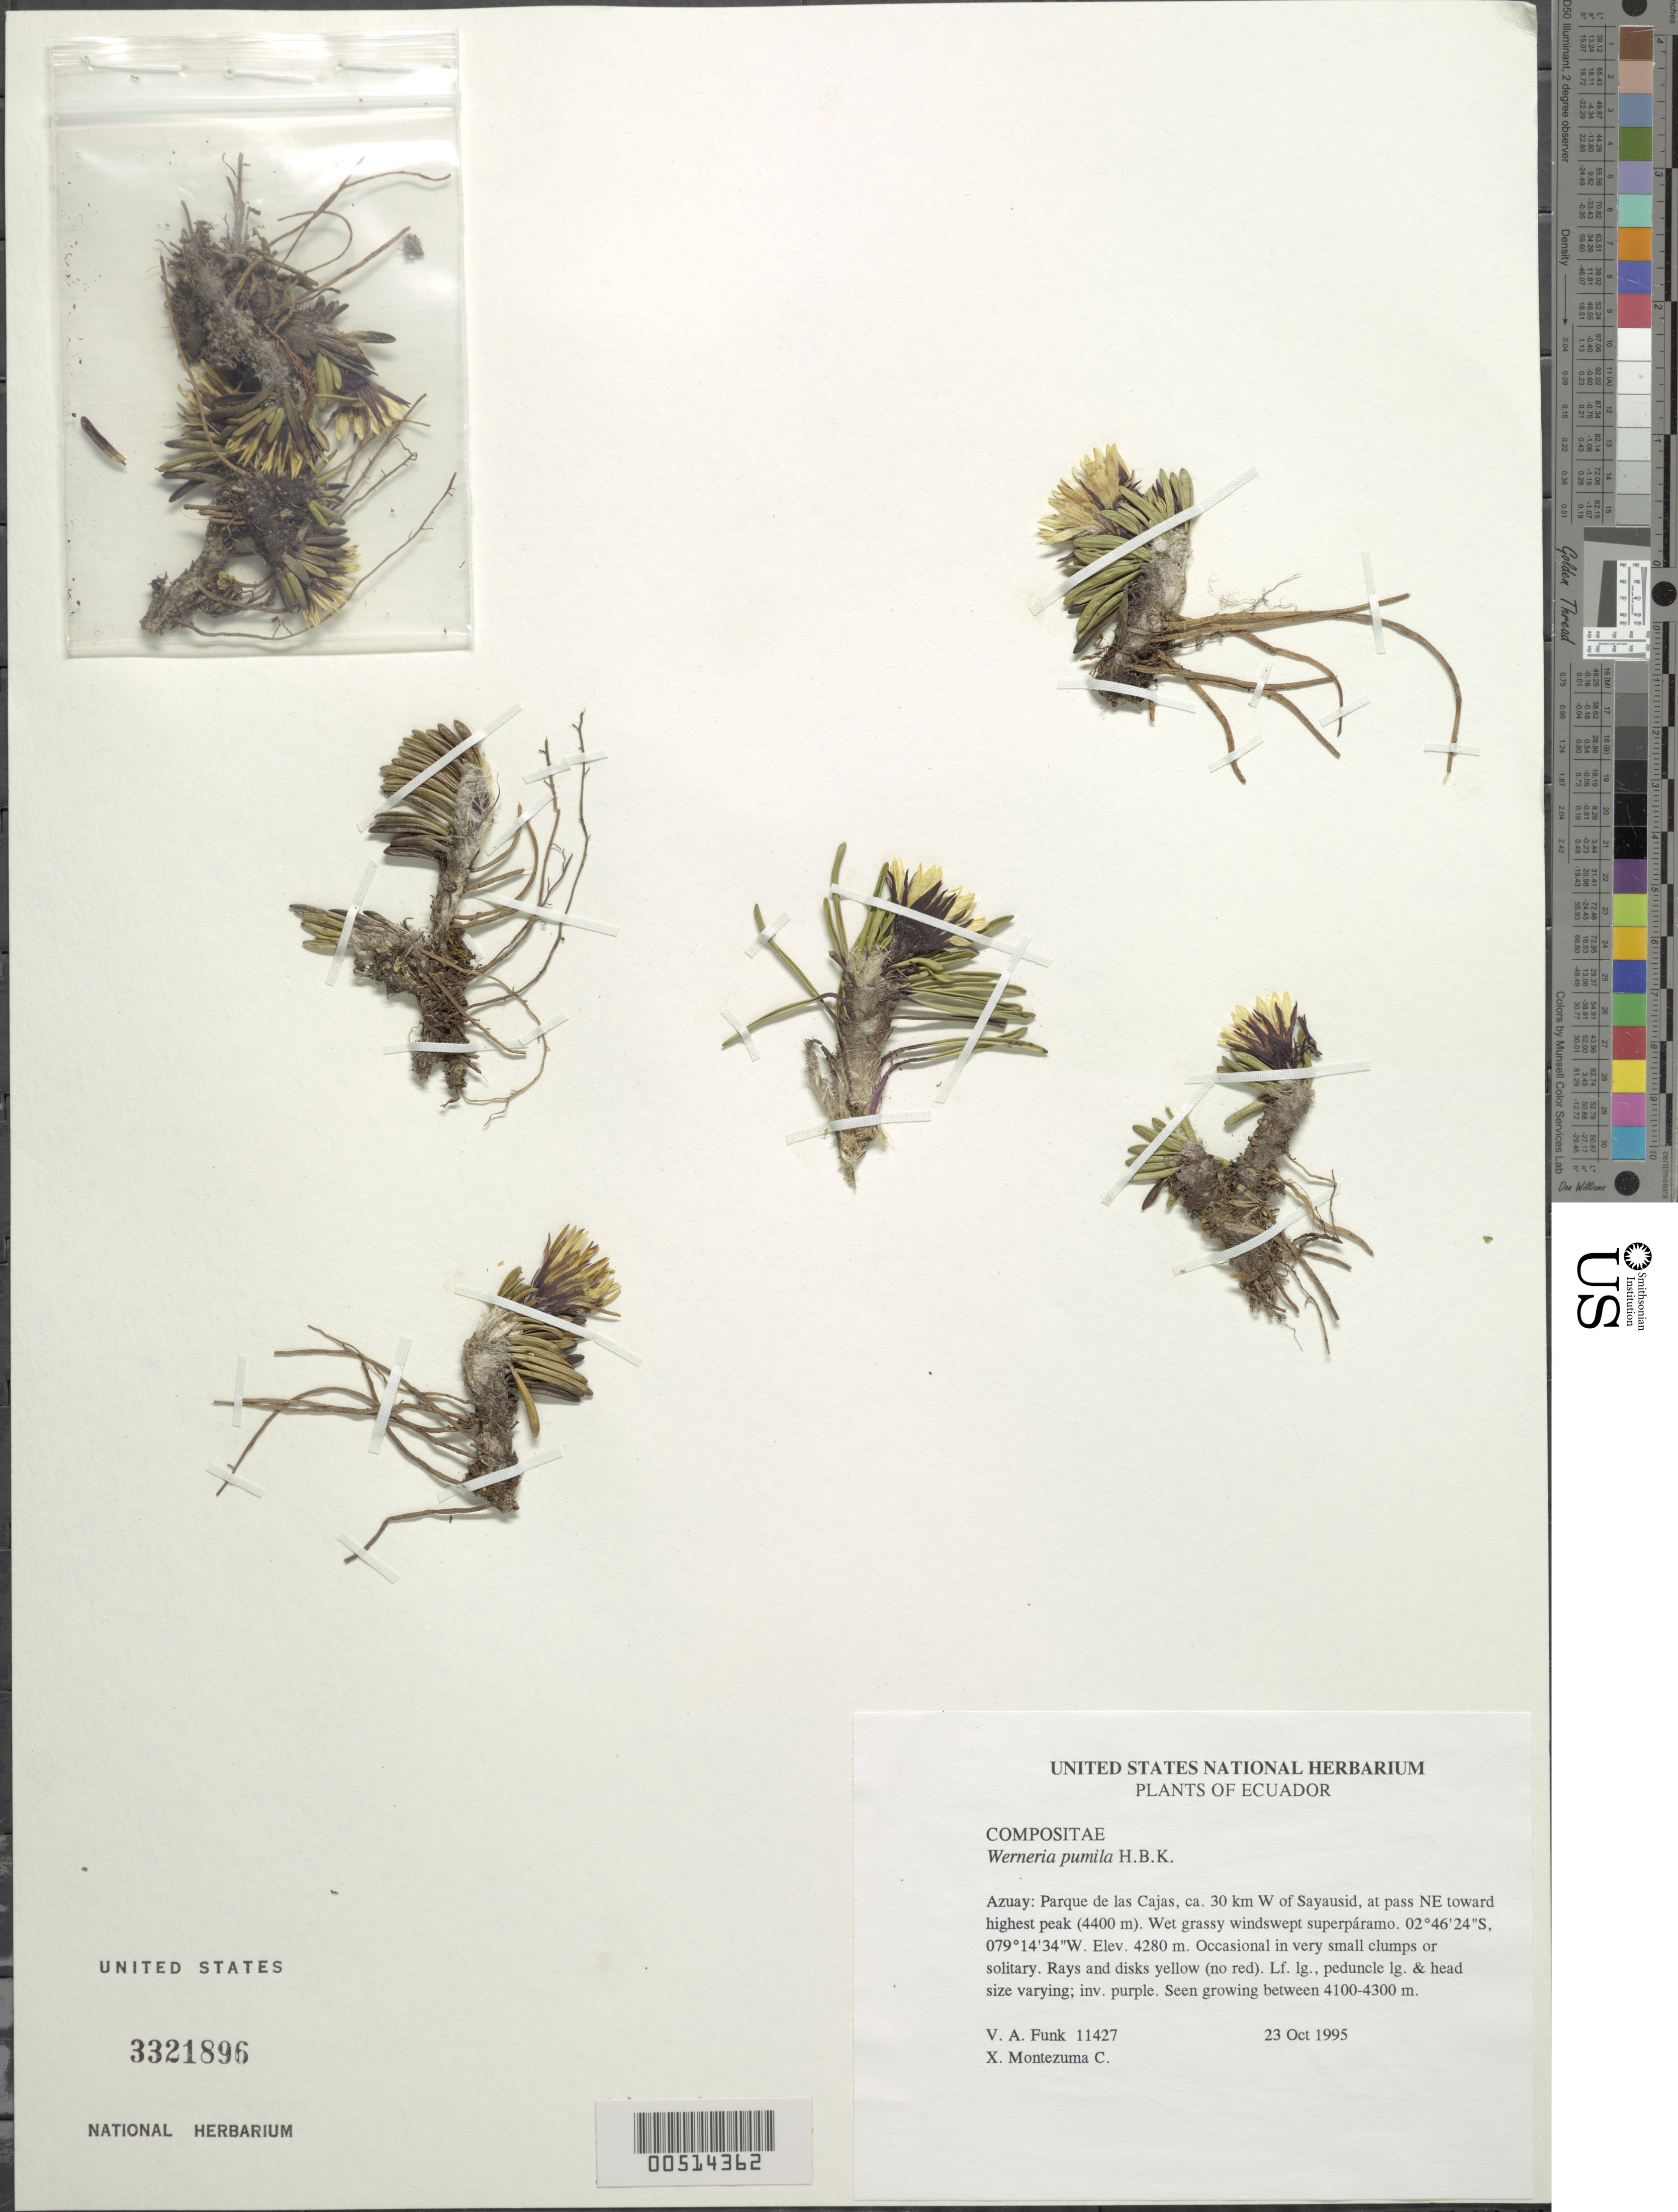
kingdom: Plantae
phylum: Tracheophyta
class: Magnoliopsida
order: Asterales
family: Asteraceae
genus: Werneria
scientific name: Werneria pumila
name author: Kunth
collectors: V. Funk & X. Montezuma C.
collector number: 11427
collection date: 1995-10-23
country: Ecuador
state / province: Azuay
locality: Parque de las Cajas, ca. 30 km W of Sayausid, at pass NE toward highest peak (4400 m).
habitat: Wet grassy windswept superpáramo.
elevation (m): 4280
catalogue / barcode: US 3321896